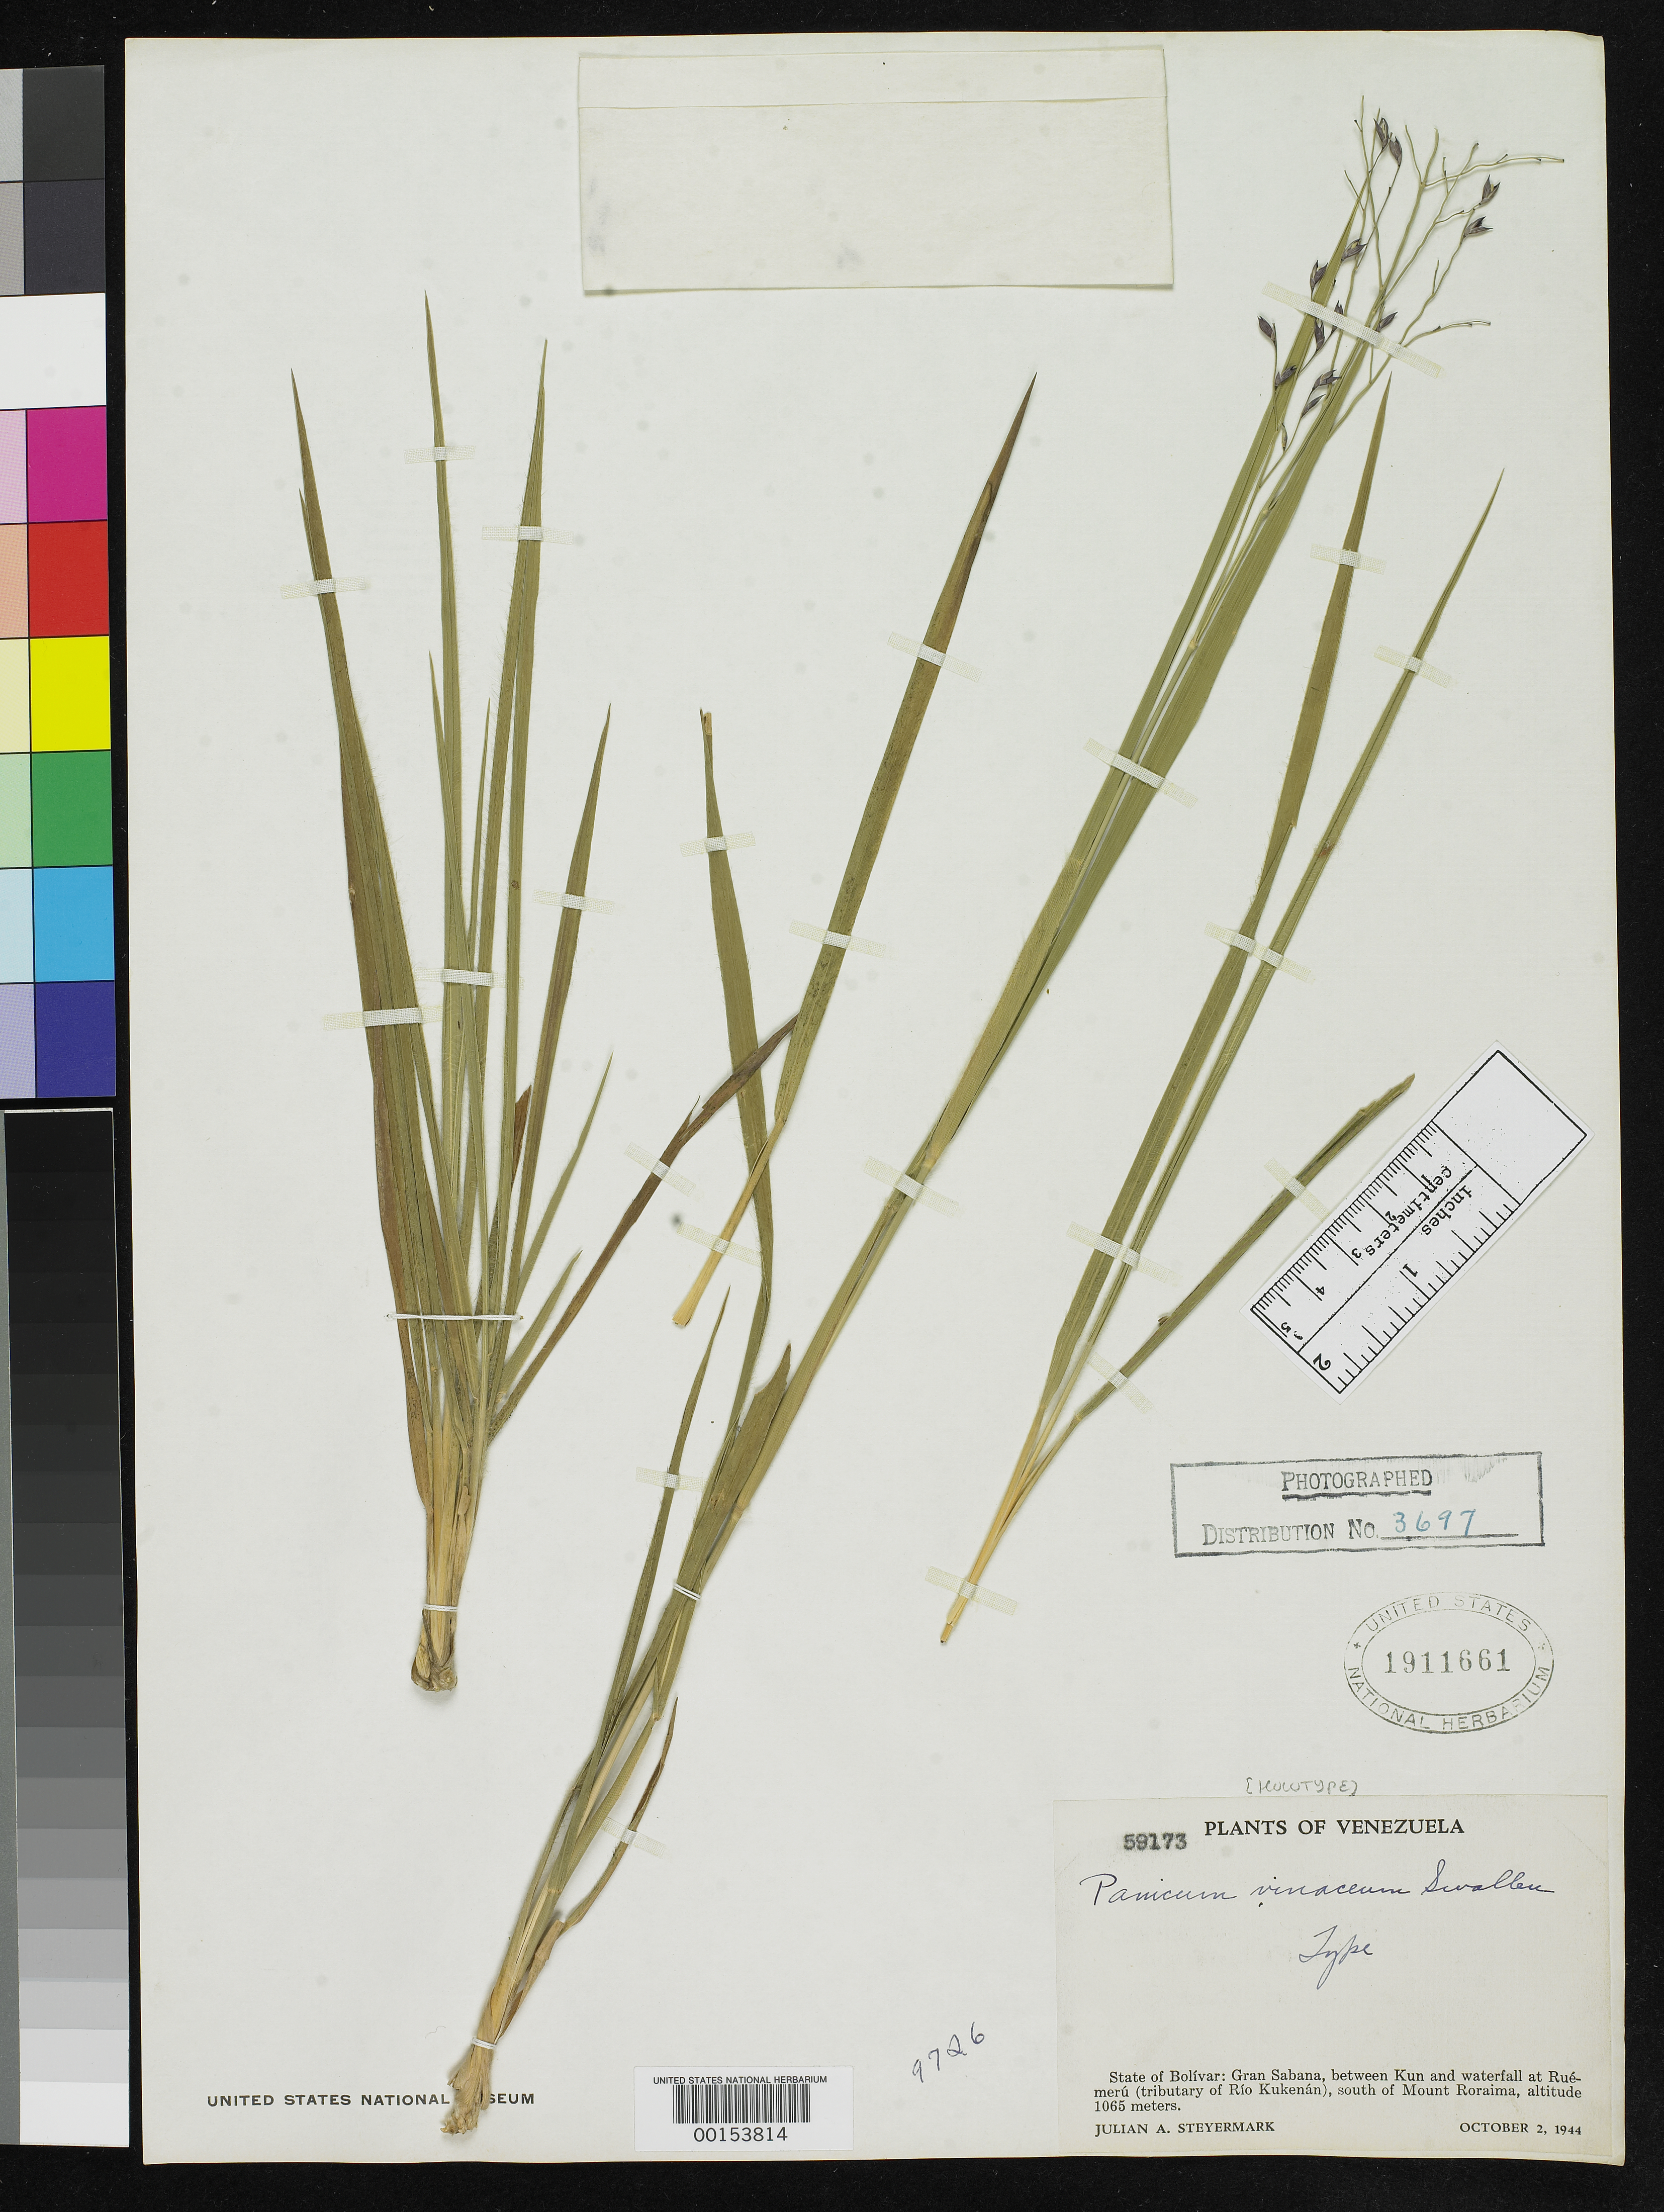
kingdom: Plantae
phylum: Tracheophyta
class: Liliopsida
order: Poales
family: Poaceae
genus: Panicum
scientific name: Panicum vinaceum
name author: Swallen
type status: Holotype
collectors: J. Steyermark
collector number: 59173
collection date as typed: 02 Oct 1944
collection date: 1944-10-02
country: Venezuela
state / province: Bolivar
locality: Gran Sabana, between Kun and waterfall at Rue-meru, tributary of Rio Kukenan, S of Mount Roraima.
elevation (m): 1065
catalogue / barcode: US 1911661